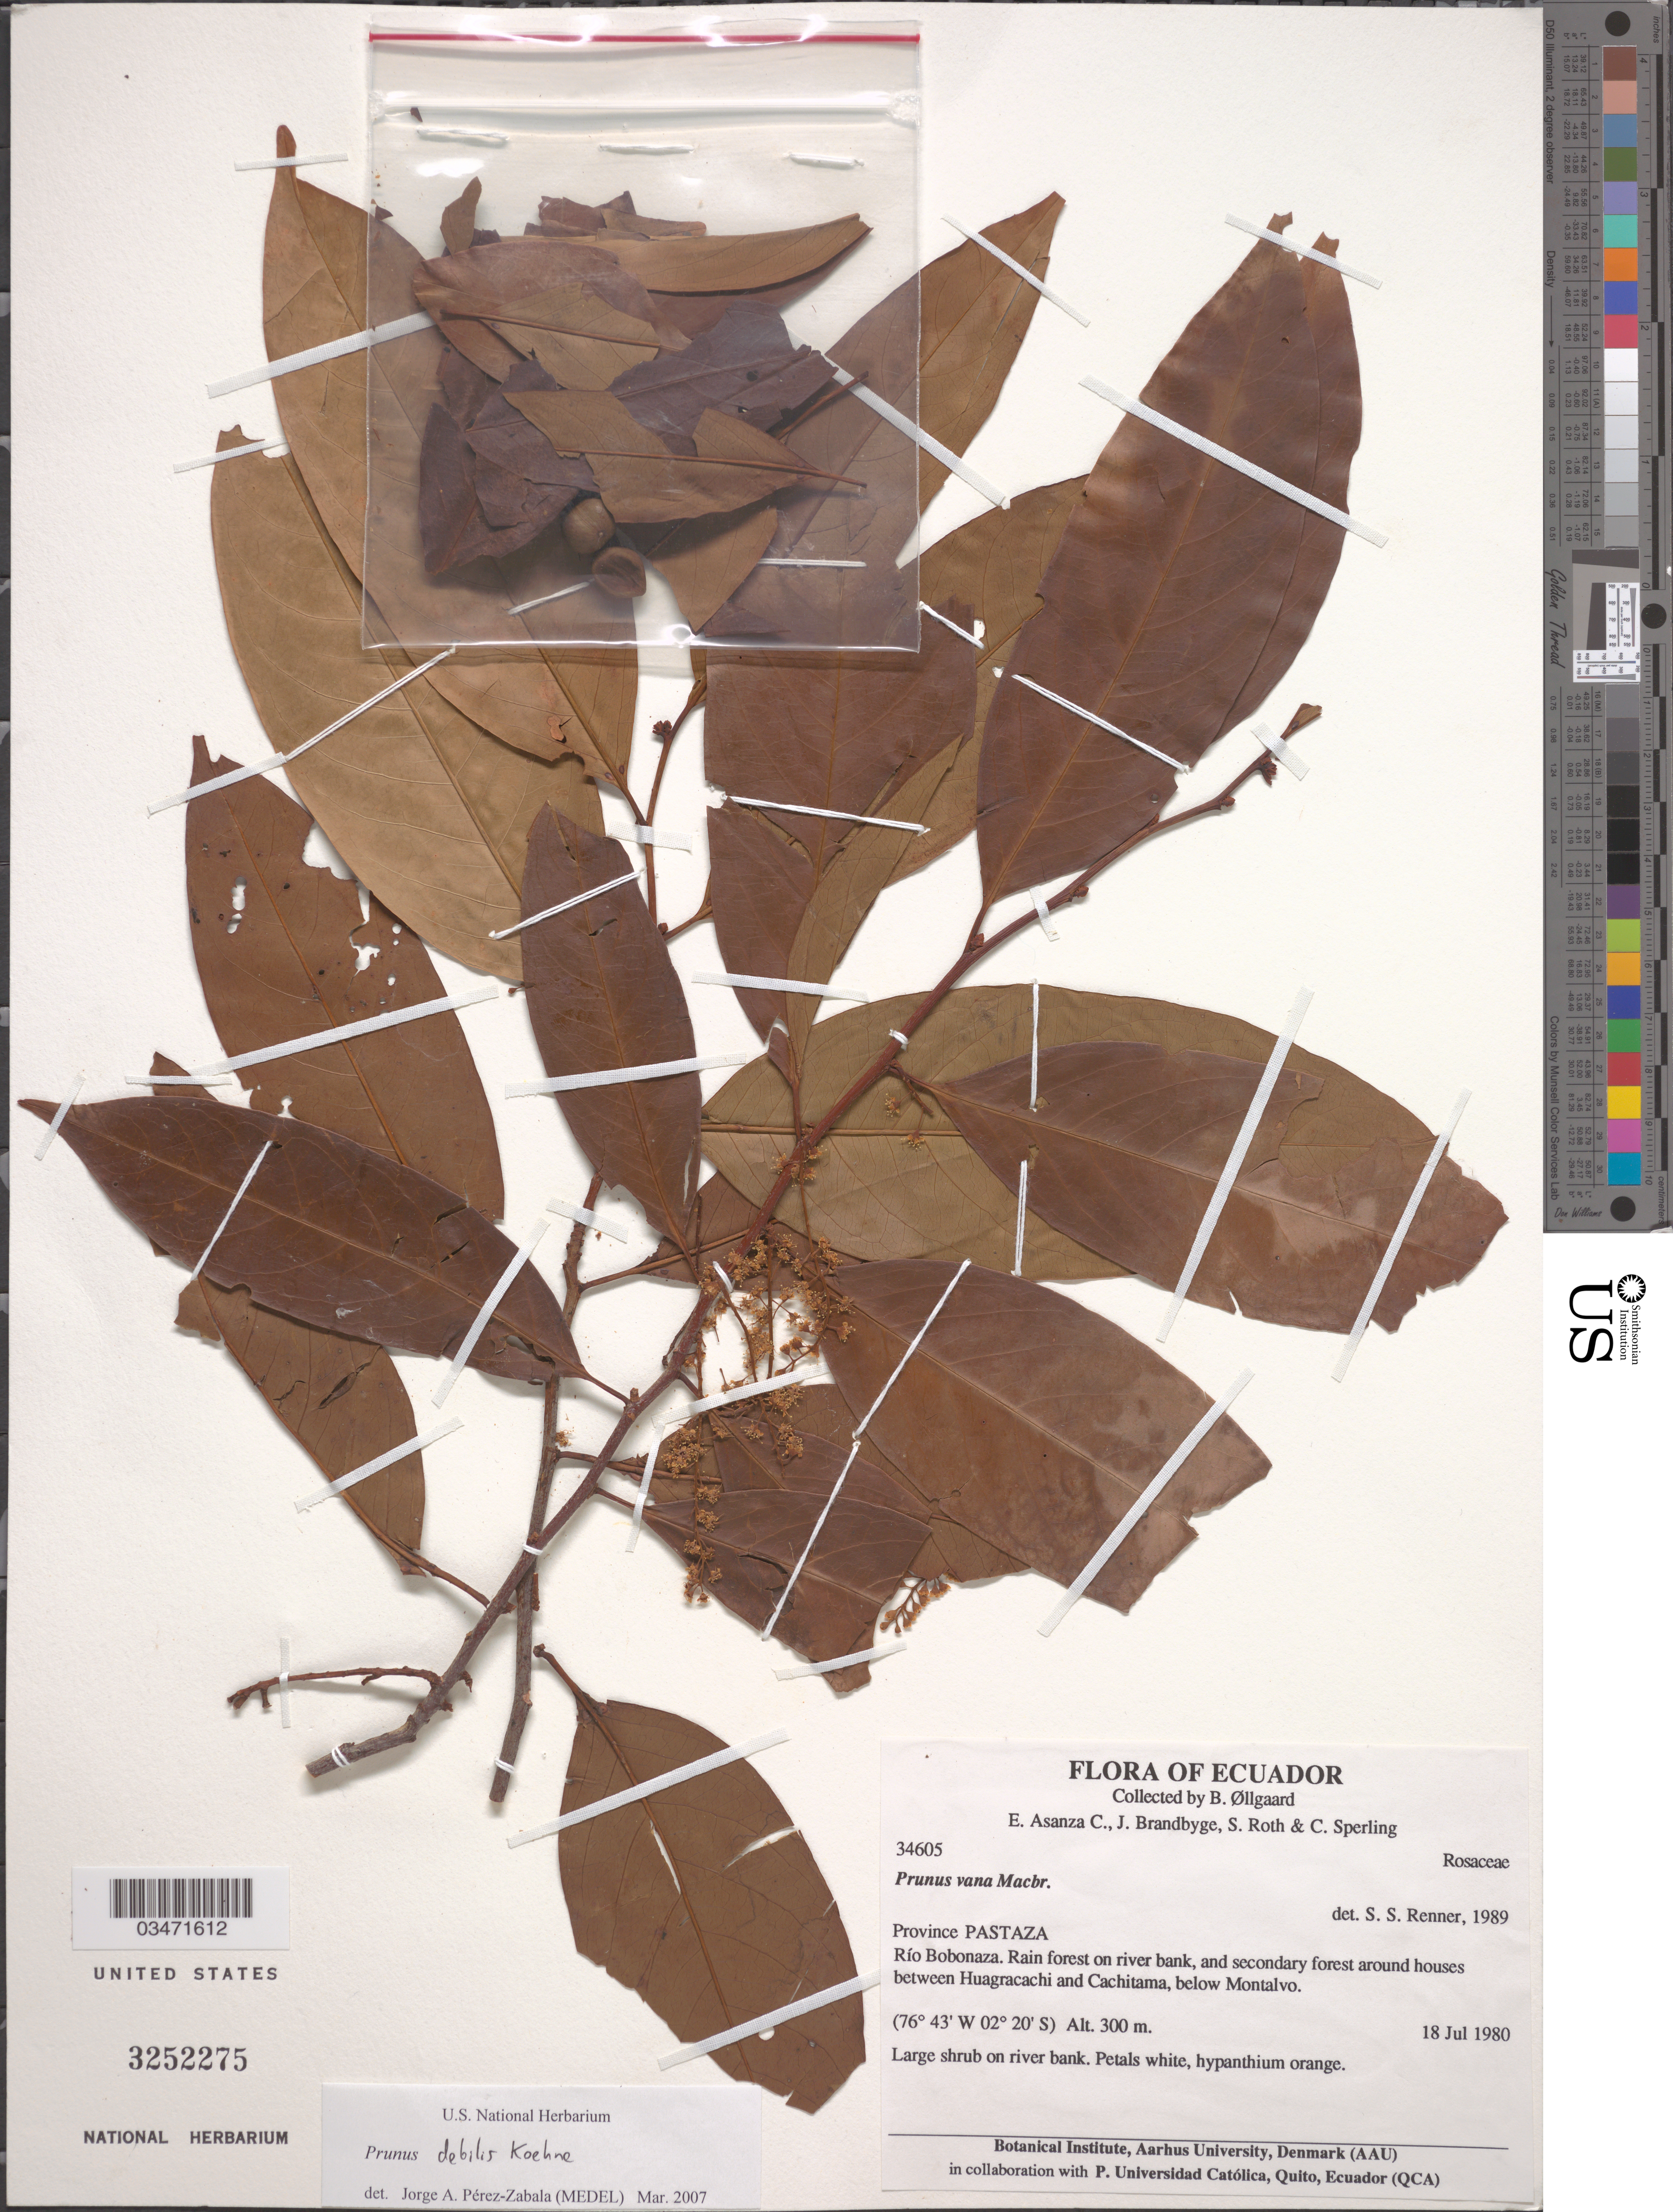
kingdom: Plantae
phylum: Tracheophyta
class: Magnoliopsida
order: Rosales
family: Rosaceae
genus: Prunus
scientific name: Prunus debilis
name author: Koehne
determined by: Pérez-Zabala, Jorge A.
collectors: B. Øllgaard, E. Asanza C., J. Brandbyge, S. Roth & C. Sperling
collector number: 34605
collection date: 1980-07-18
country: Ecuador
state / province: Pastaza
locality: Río Bobonaza. Between Huagracachi and Cachitama, below Montalvo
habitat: Rain forest on river bank, and secondary forest around houses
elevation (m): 300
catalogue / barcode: US 3252275